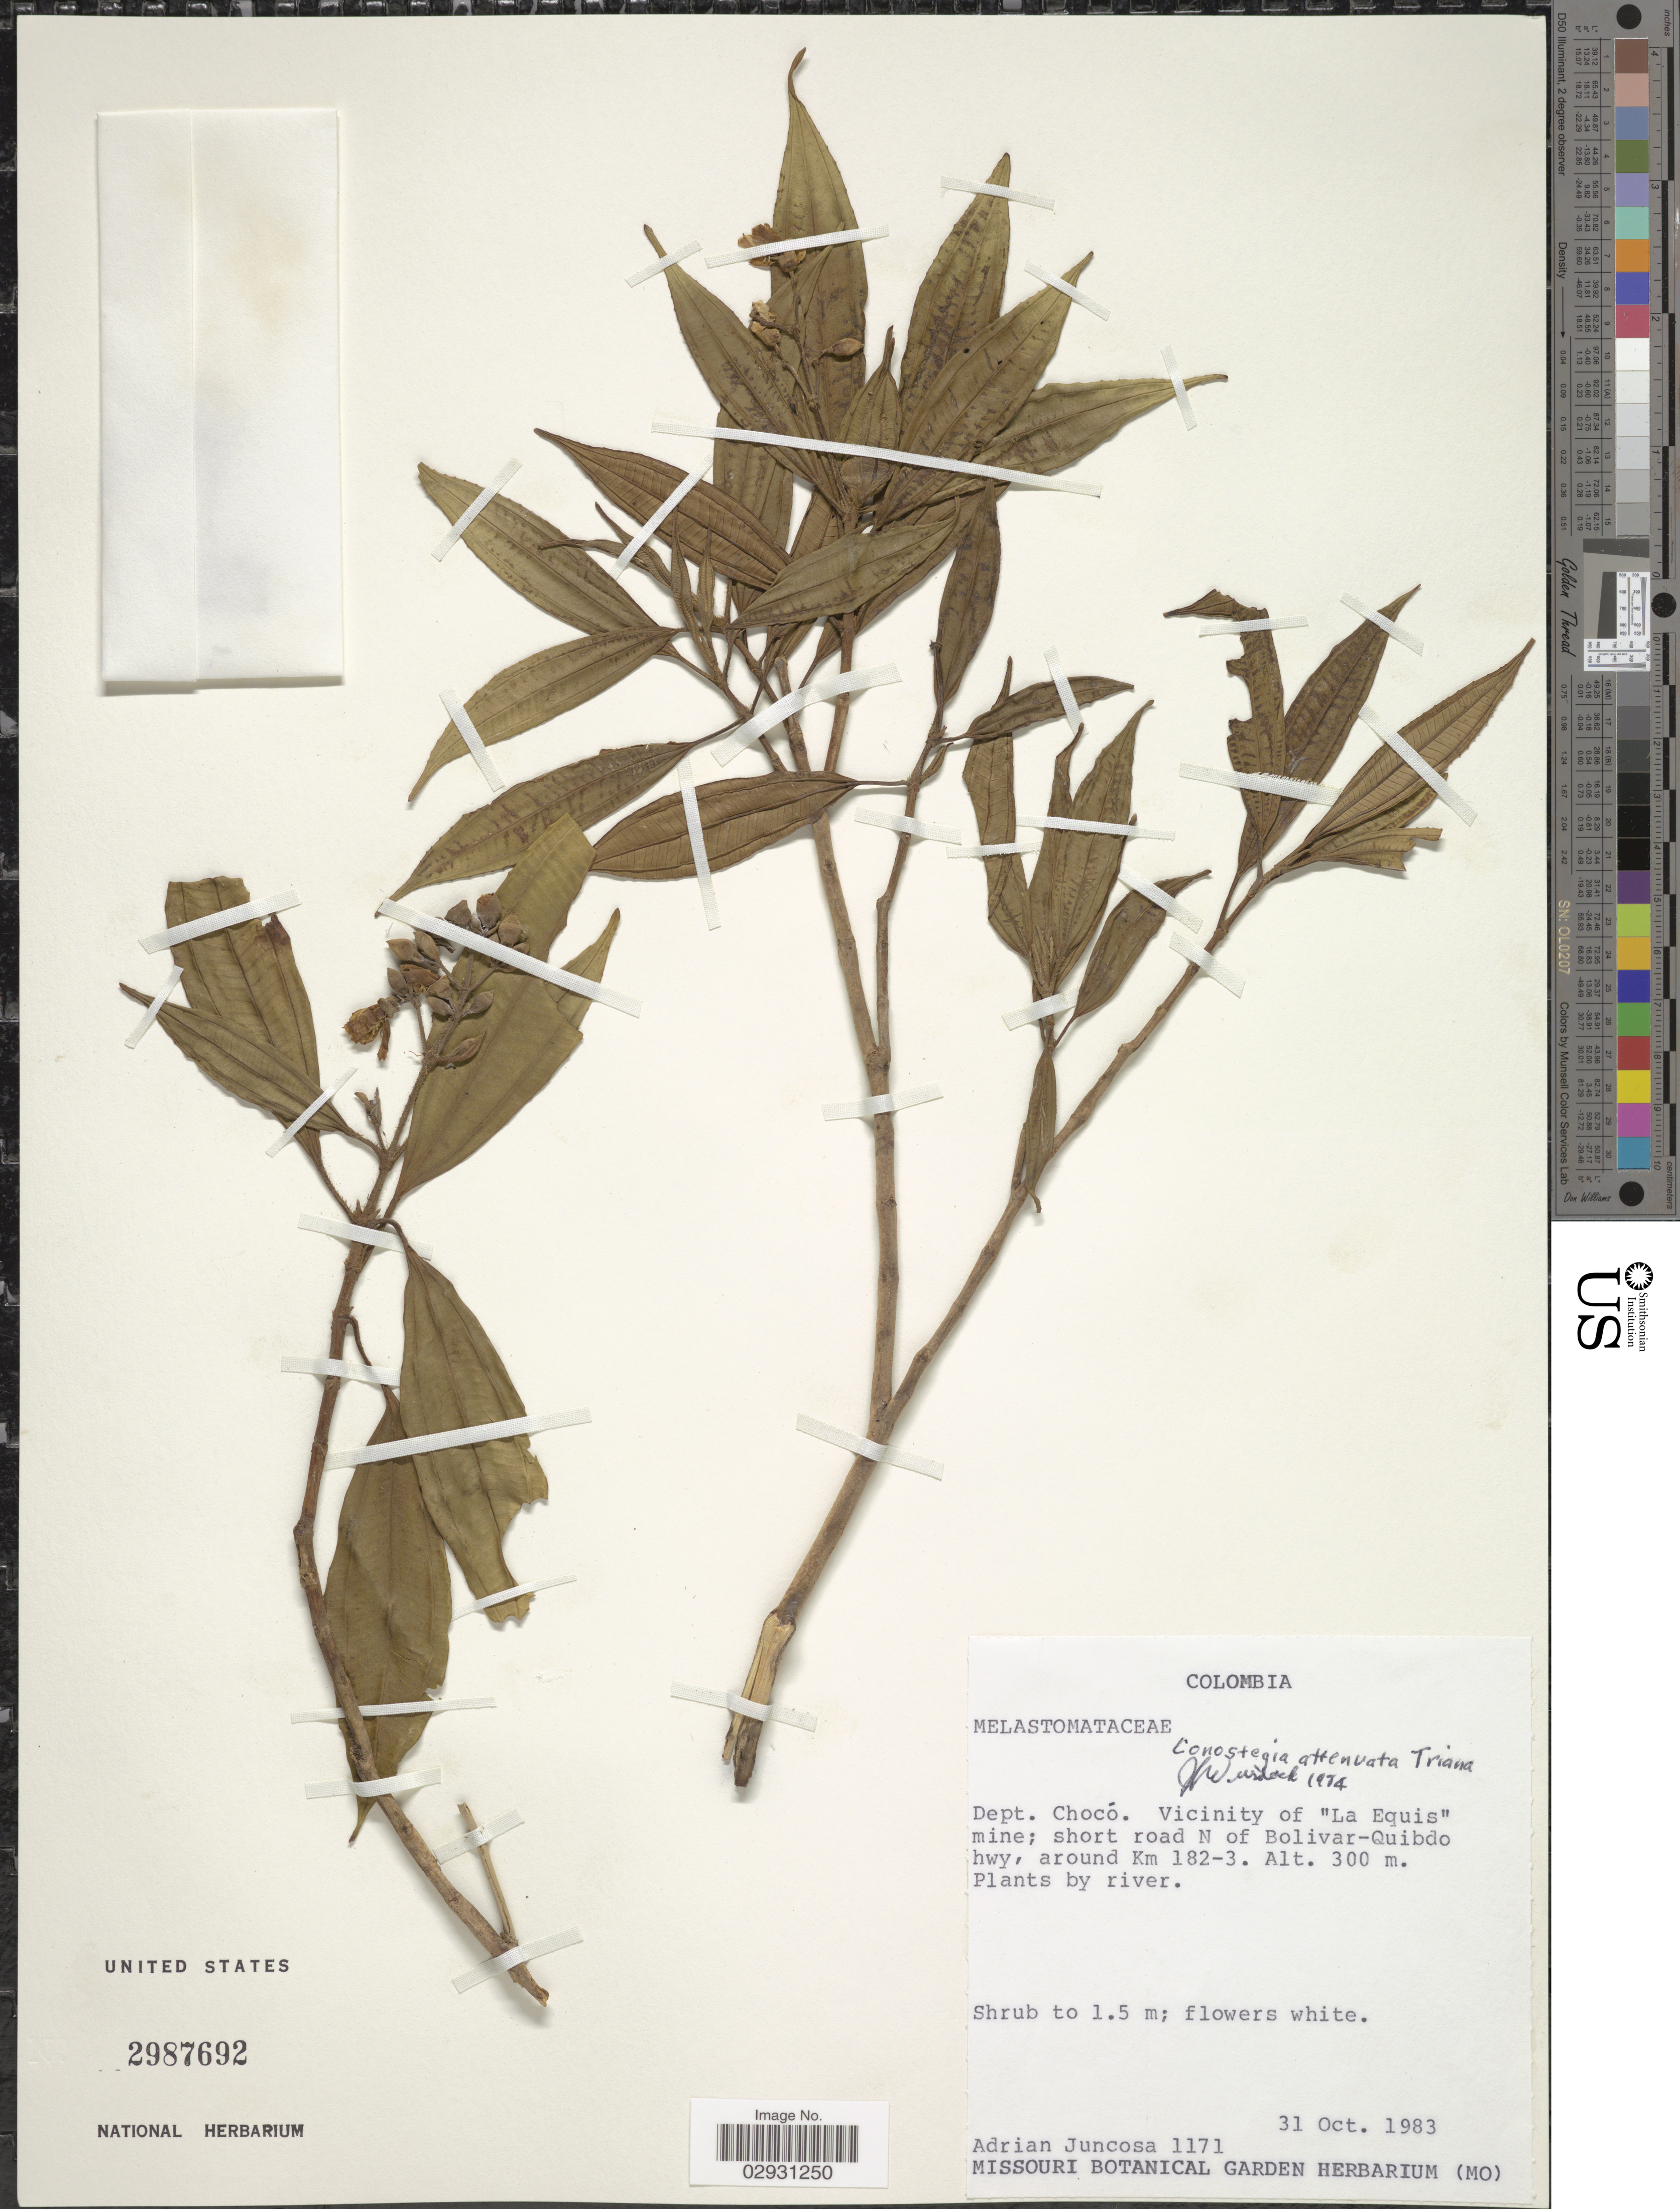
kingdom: Plantae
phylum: Tracheophyta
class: Magnoliopsida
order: Myrtales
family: Melastomataceae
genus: Conostegia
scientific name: Conostegia attenuata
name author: Triana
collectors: A. Juncosa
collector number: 1171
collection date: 1983-10-31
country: Colombia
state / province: Chocó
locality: Dept. Chocó. Vicinity of "La Equis" mine; short road N of Bolivar-Quibdo hwy, around Km 182-3.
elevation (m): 300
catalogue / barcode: US 2987692